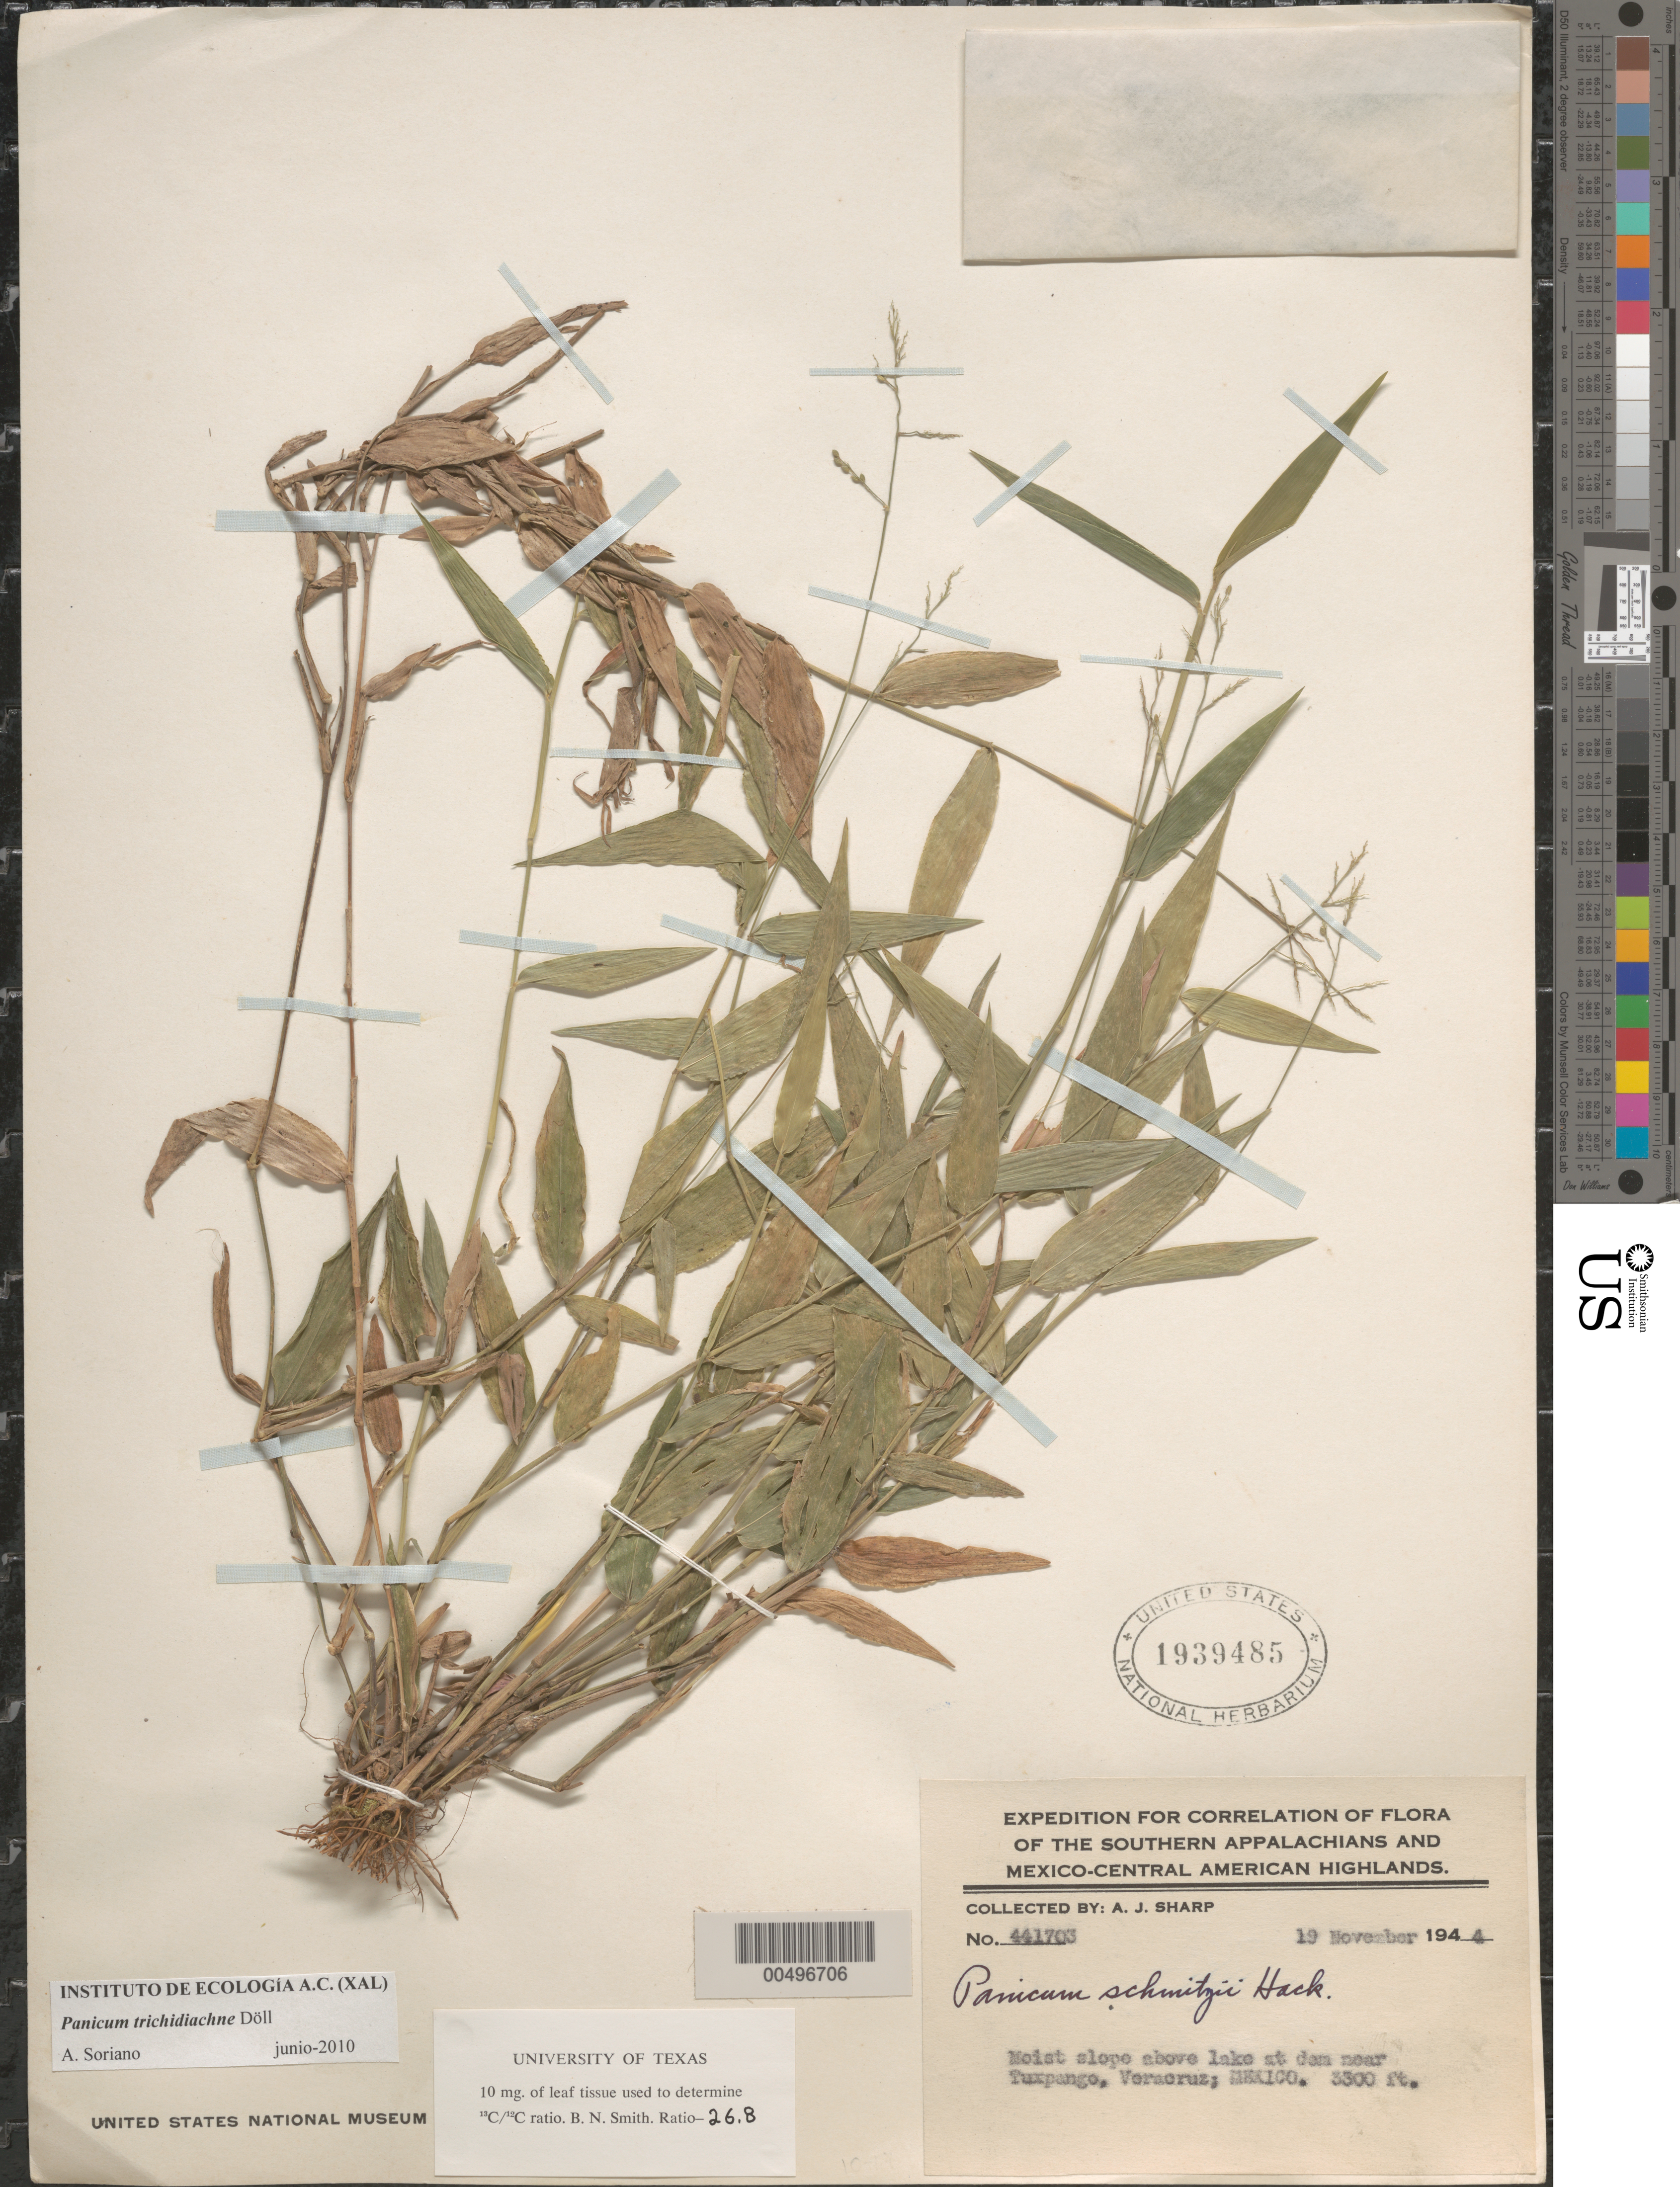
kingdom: Plantae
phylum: Tracheophyta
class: Liliopsida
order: Poales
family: Poaceae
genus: Panicum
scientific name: Panicum trichidiachne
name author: Döll in Mart.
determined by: Soriano, A.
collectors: A. J. Sharp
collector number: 441703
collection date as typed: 19 Nov 1944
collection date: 1944-11-19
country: Mexico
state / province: Veracruz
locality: Above lake at dam near Tuxpango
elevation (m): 1006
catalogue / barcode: US 1939485